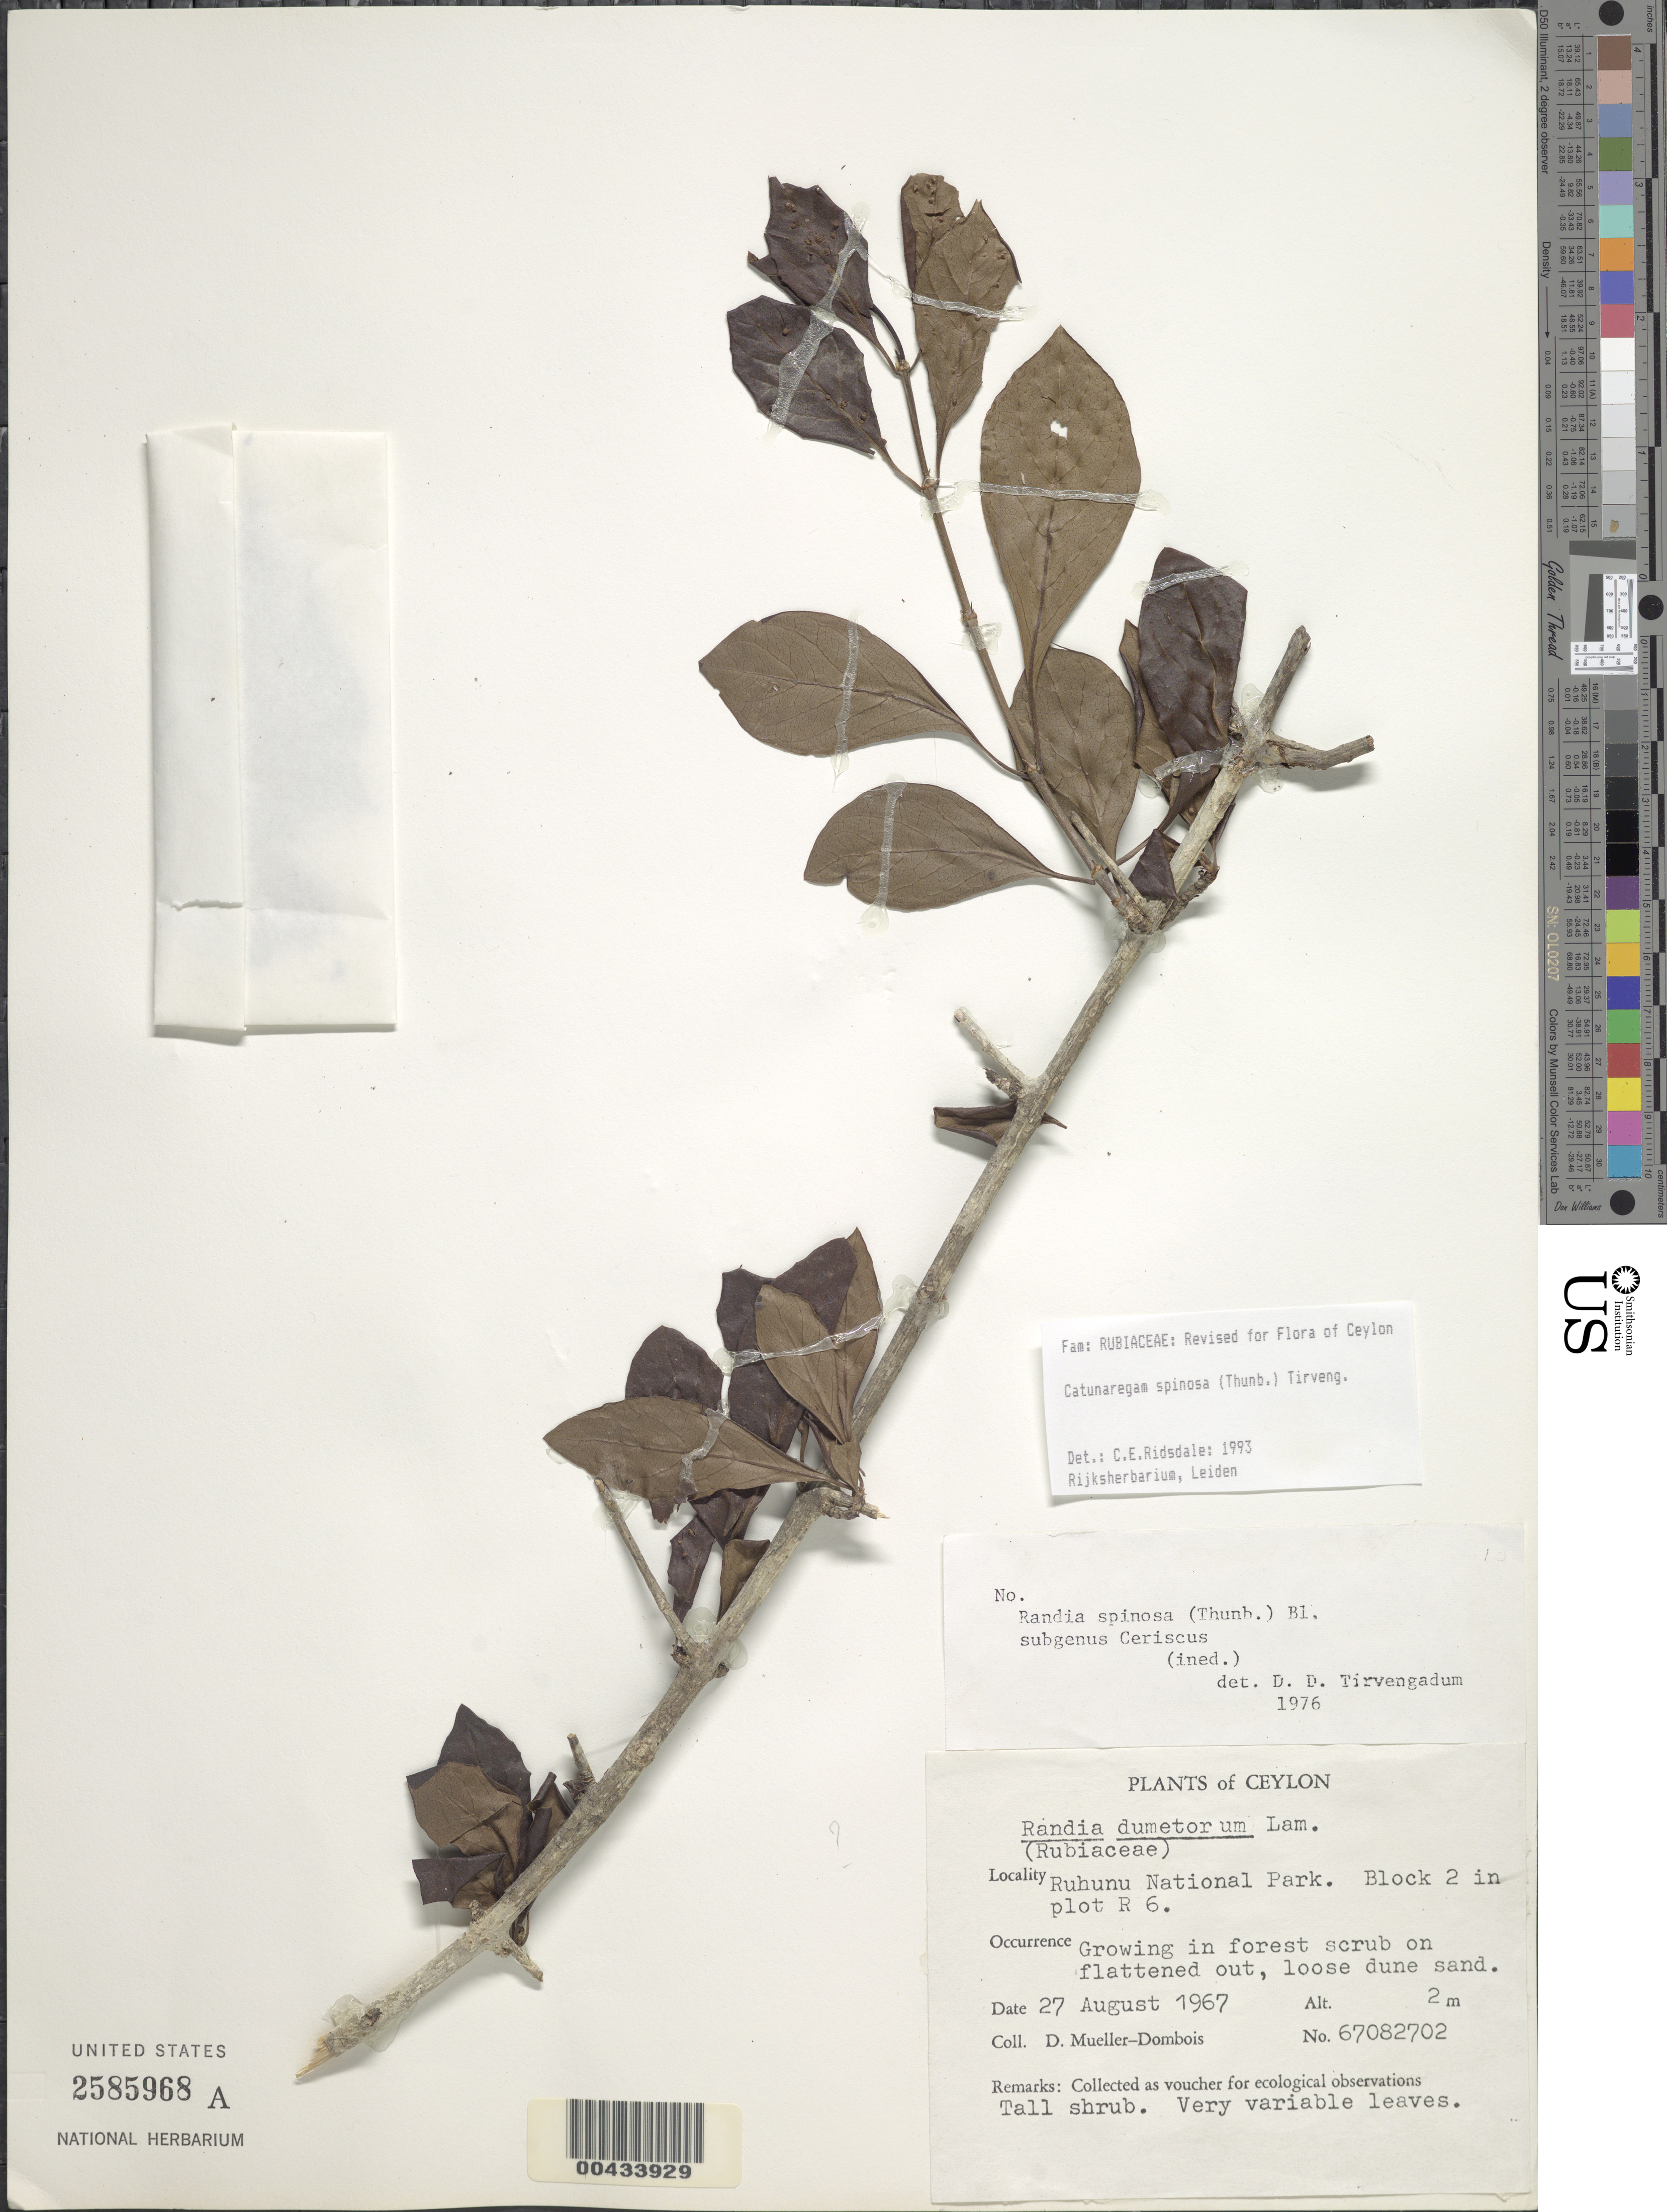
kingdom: Plantae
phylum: Tracheophyta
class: Magnoliopsida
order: Gentianales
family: Rubiaceae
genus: Catunaregam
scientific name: Catunaregam spinosa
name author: (Thunb.) Tirveng.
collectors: D. Mueller-Dombois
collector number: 67082702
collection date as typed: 27 Aug 1967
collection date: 1967-08-27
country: Sri Lanka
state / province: Southern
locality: Ruhunu Natl. Park, Block 2 in plot R6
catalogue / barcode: US 2585968A